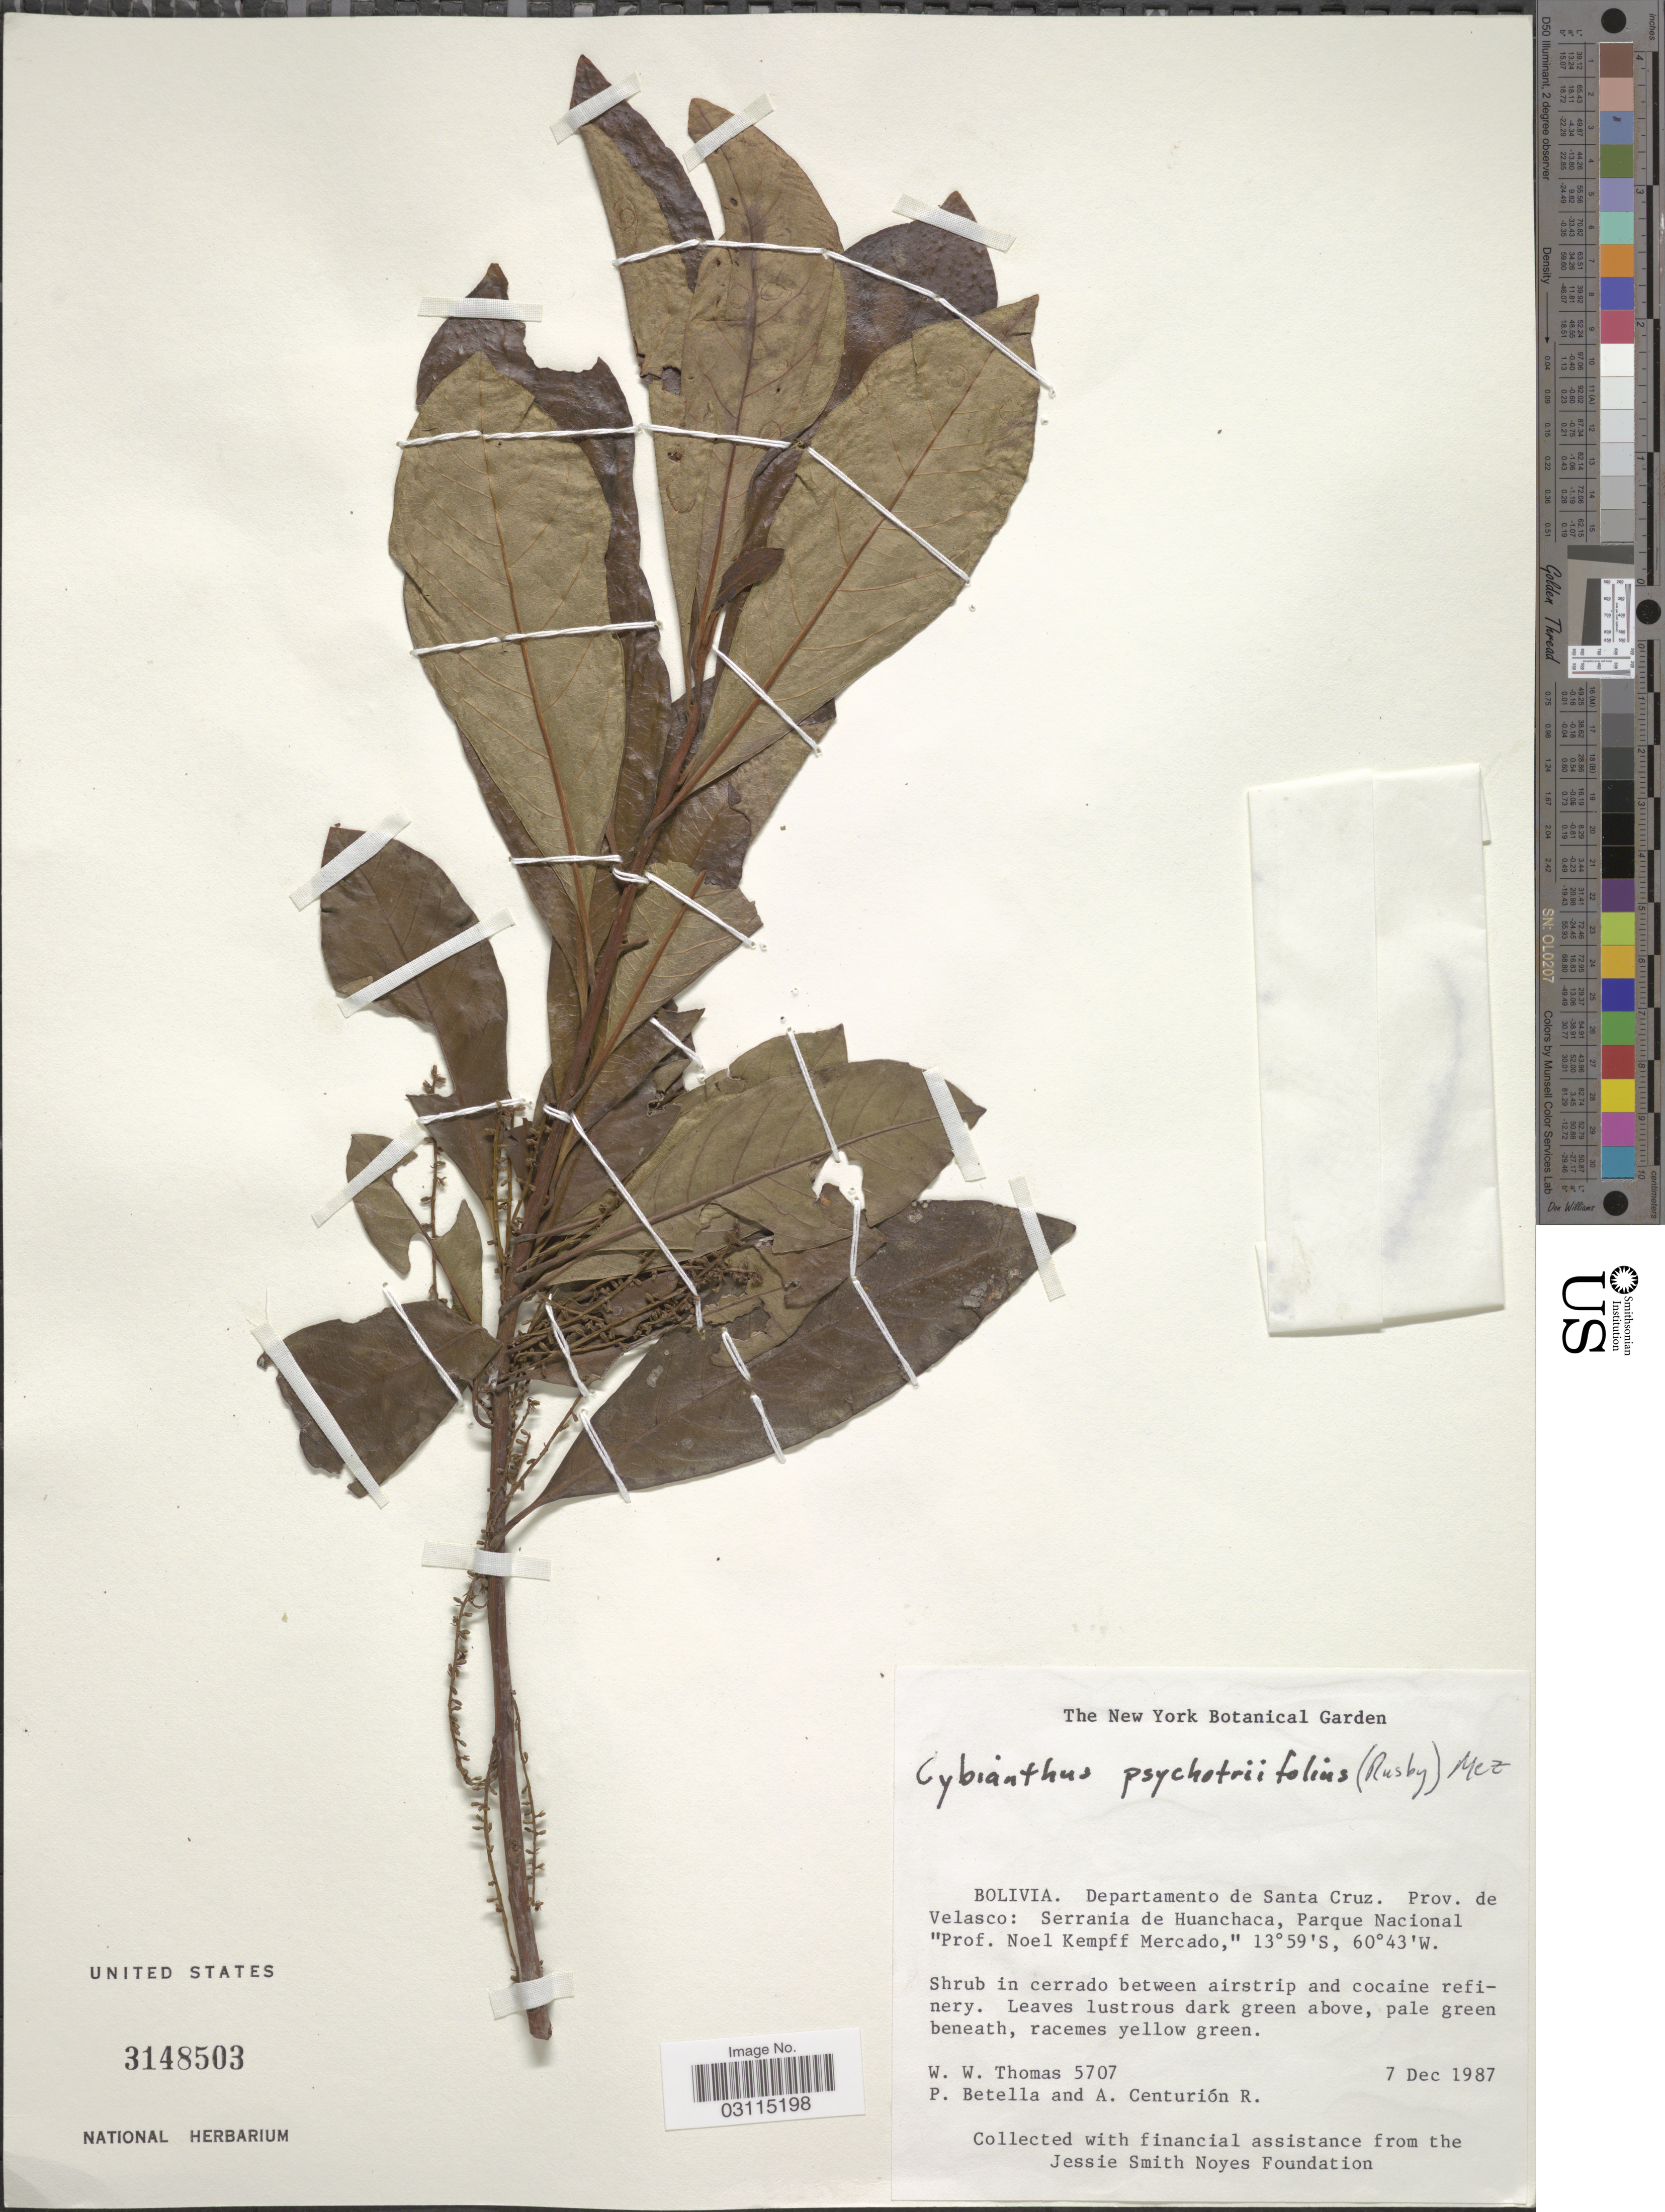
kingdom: Plantae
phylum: Tracheophyta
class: Magnoliopsida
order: Ericales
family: Primulaceae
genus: Cybianthus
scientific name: Cybianthus psychotriifolius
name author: (Rusby) Rusby ex Mez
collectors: W. Thomas, P. Betella & A. Centurión R.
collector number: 5707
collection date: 1987-12-07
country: Bolivia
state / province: Santa Cruz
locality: Departamento de Santa Cruz. Prov. de Velasco: Serrania de Huanchaca, Parque Nacional "Prof. Noel Kempff Mercado".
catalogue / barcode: US 3148503